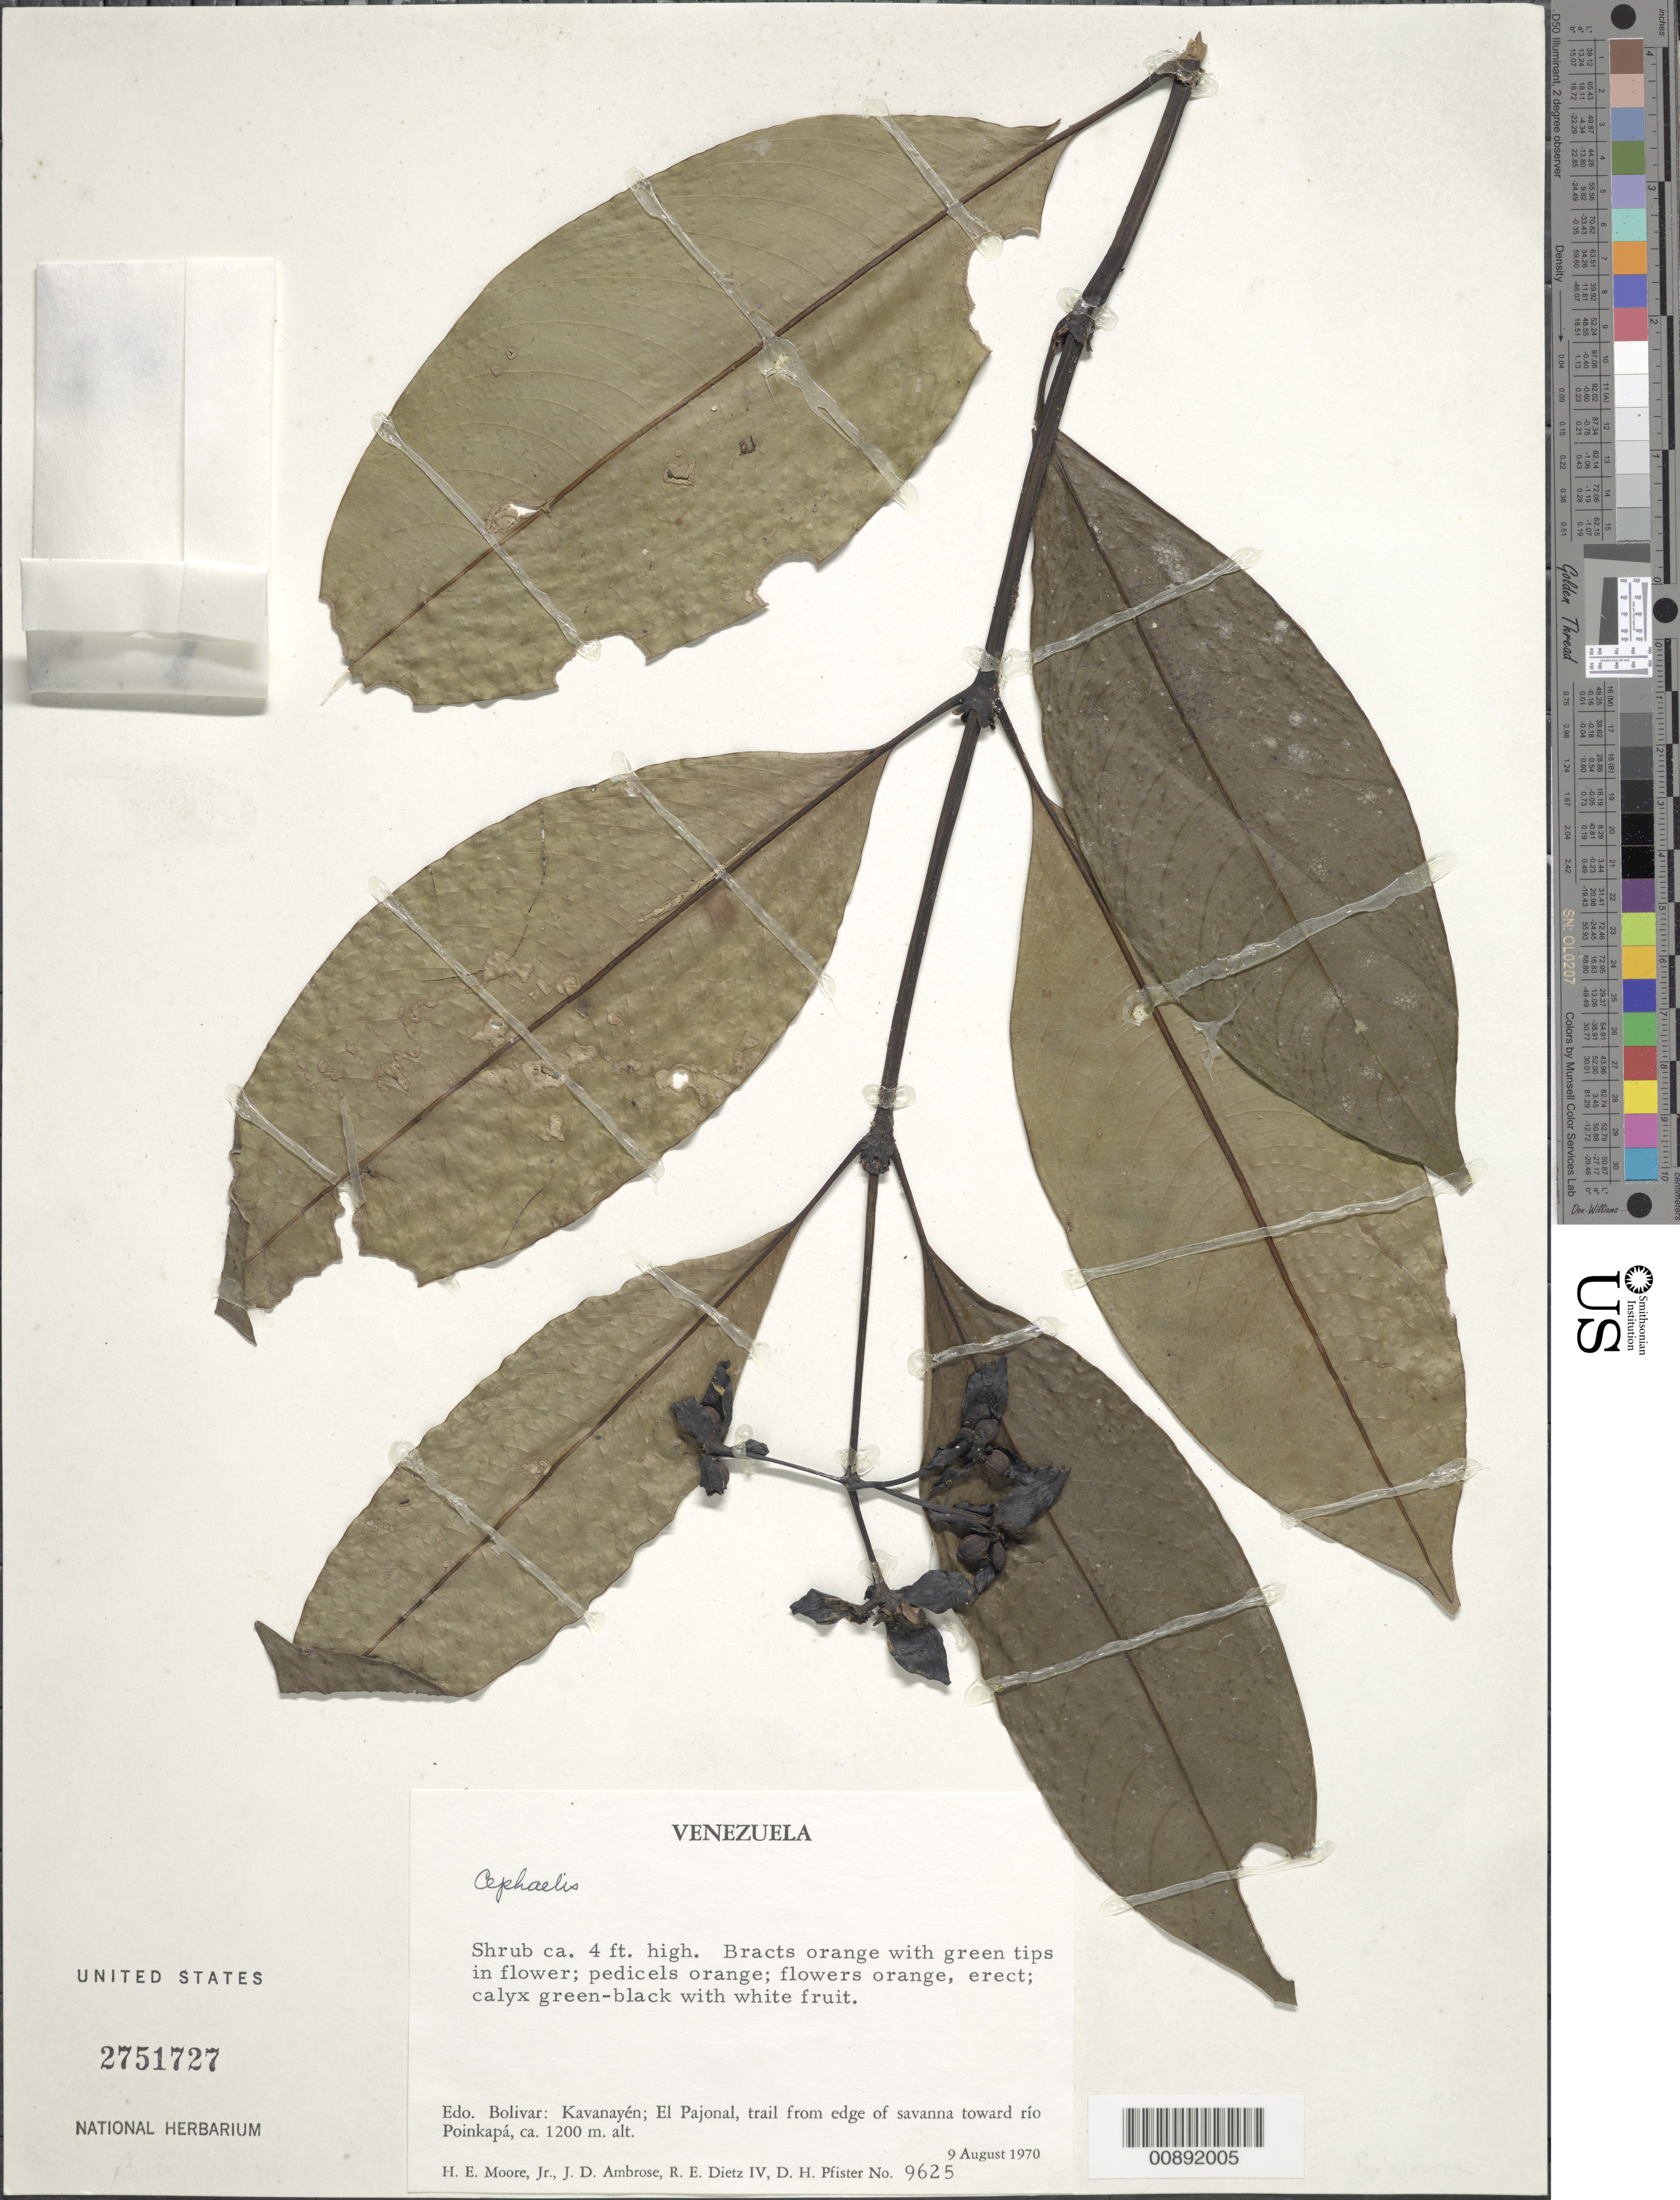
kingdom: Plantae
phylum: Tracheophyta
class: Magnoliopsida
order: Gentianales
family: Rubiaceae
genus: Psychotria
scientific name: Psychotria sp.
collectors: H. E. Moore, J. D. Ambrose, R. Dietz & D. H. Pfister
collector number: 9625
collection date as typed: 9-Aug-70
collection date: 1970-08-09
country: Venezuela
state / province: Bolívar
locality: Kavanayén, El Pajonal, trail from edge of savanna to río Poinkapa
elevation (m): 1200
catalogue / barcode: US 2751727